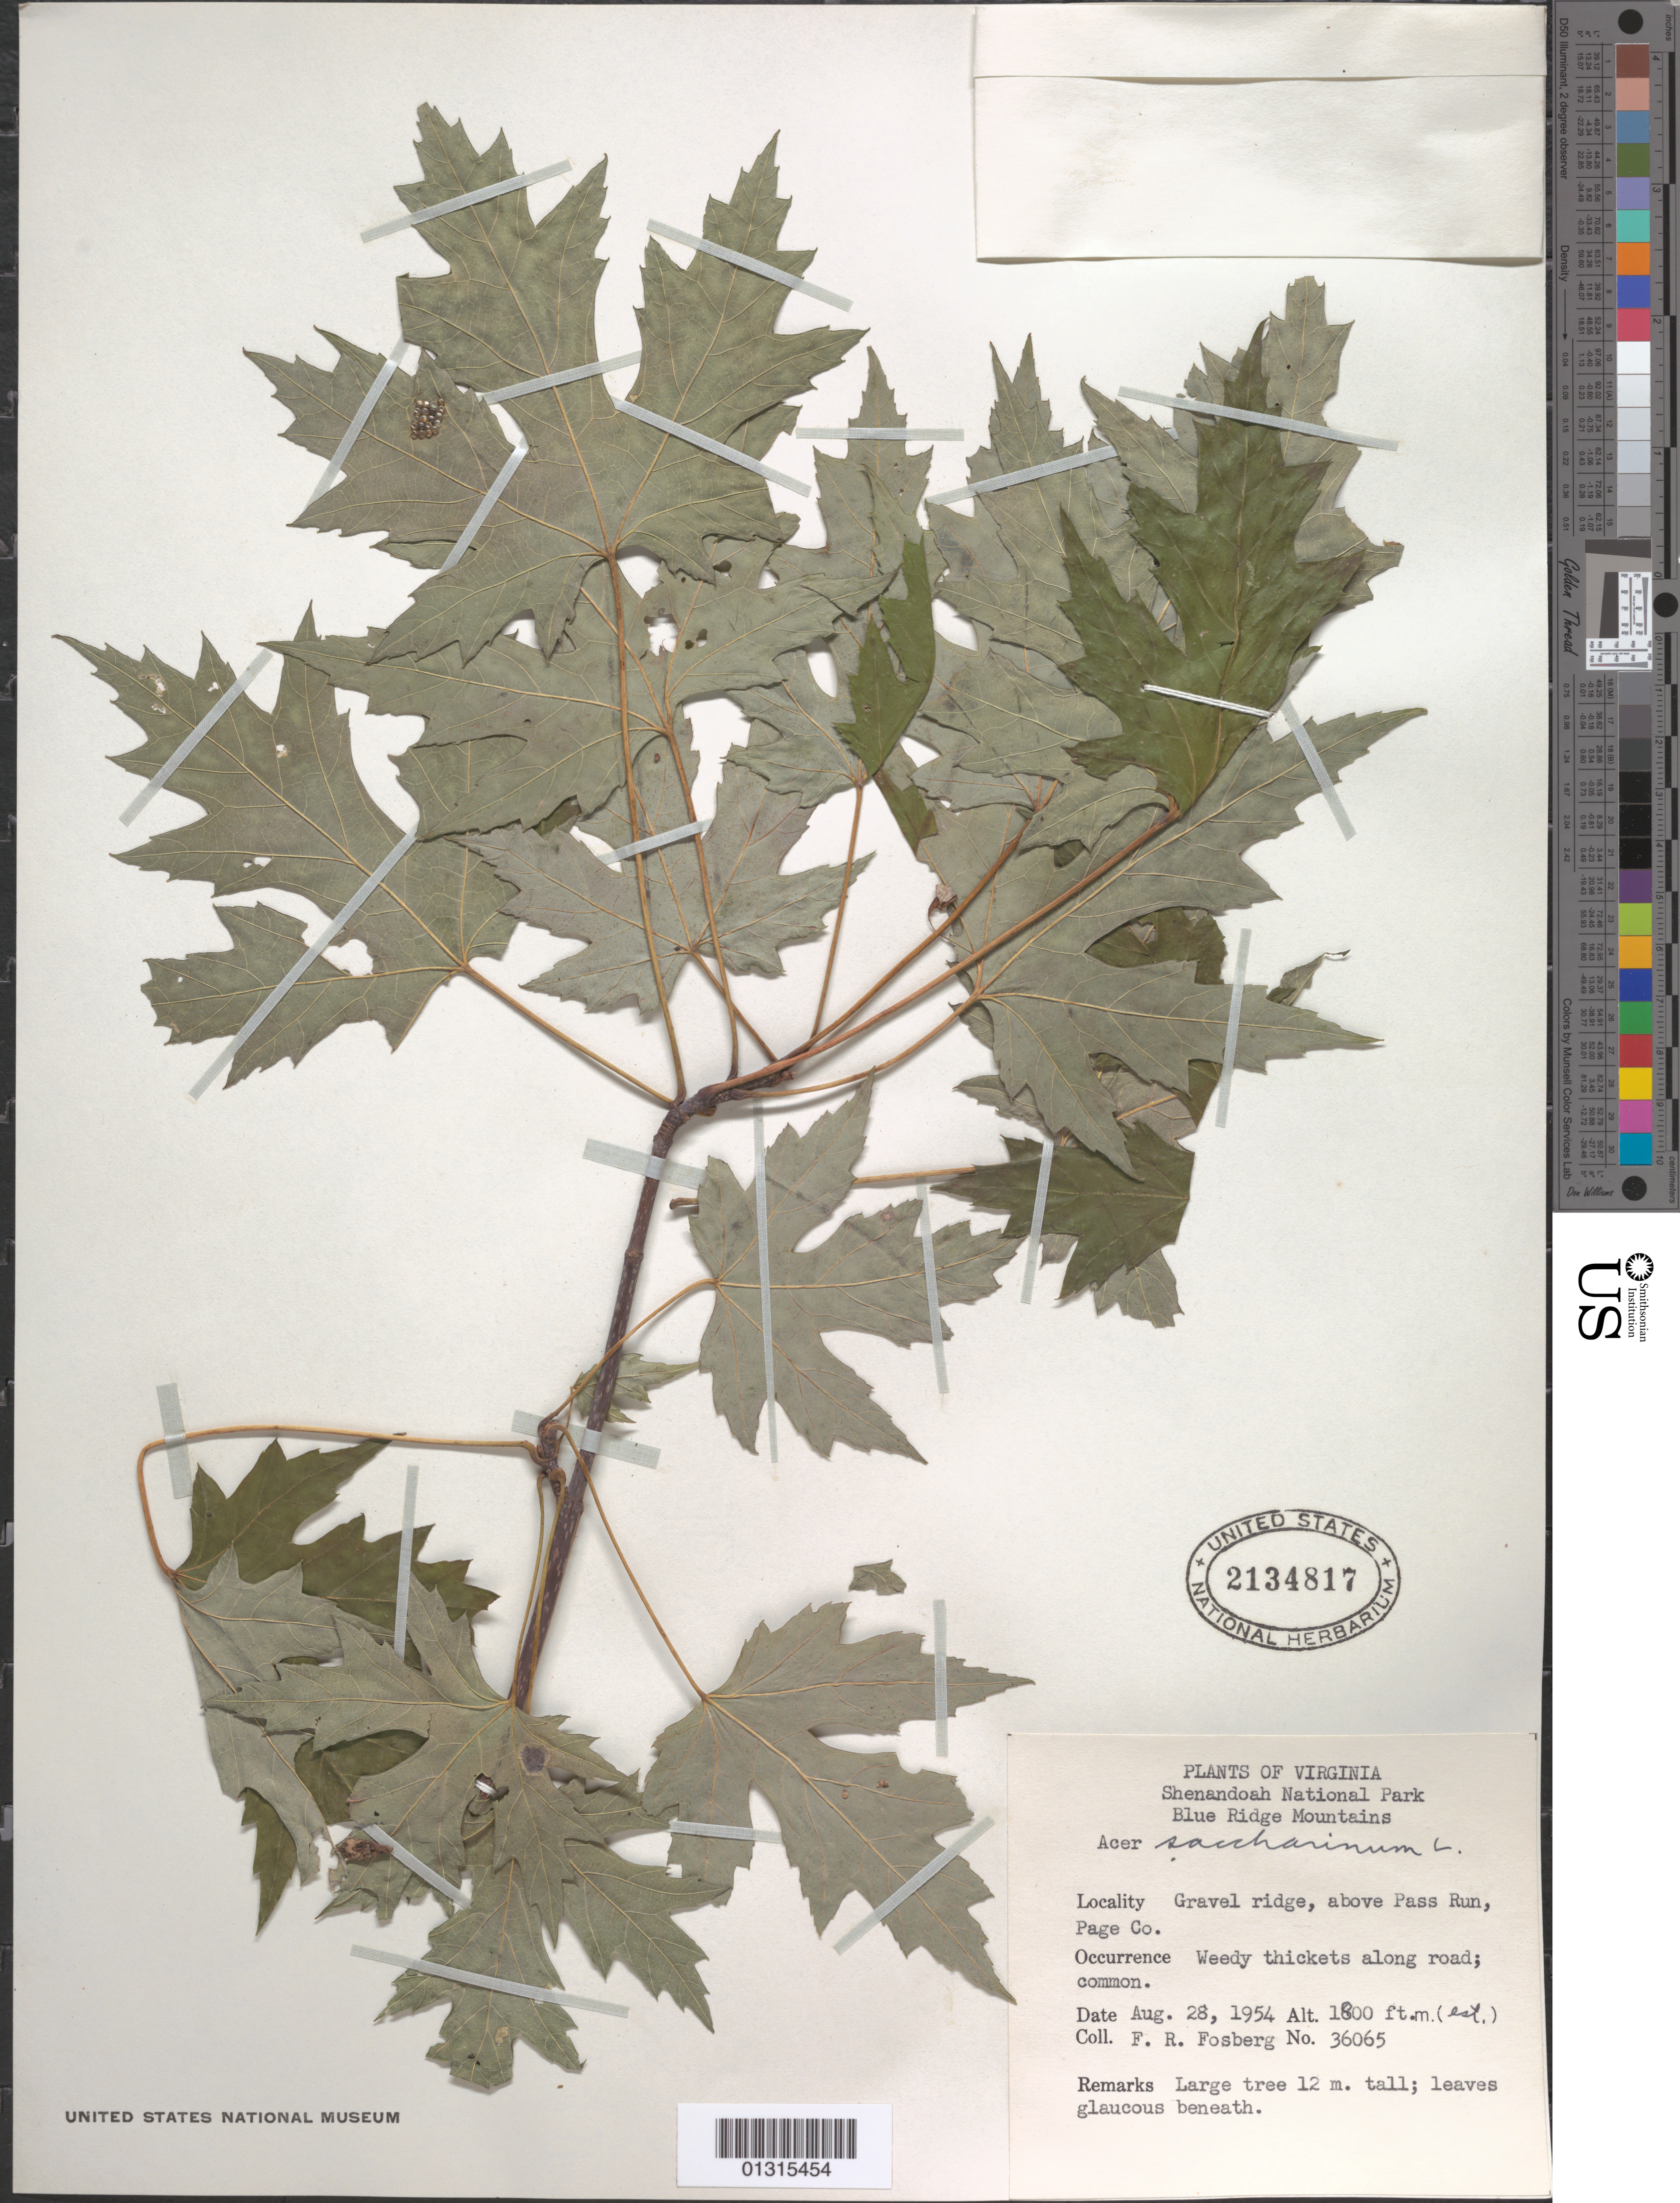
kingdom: Plantae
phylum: Tracheophyta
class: Magnoliopsida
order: Sapindales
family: Sapindaceae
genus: Acer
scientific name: Acer saccharinum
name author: L.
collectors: F. R. Fosberg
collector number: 36065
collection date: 1954-08-28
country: United States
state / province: Virginia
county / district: Page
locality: above Pass Run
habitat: Gravel ridge. Weedy thikcets along road; common.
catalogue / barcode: US 2134817